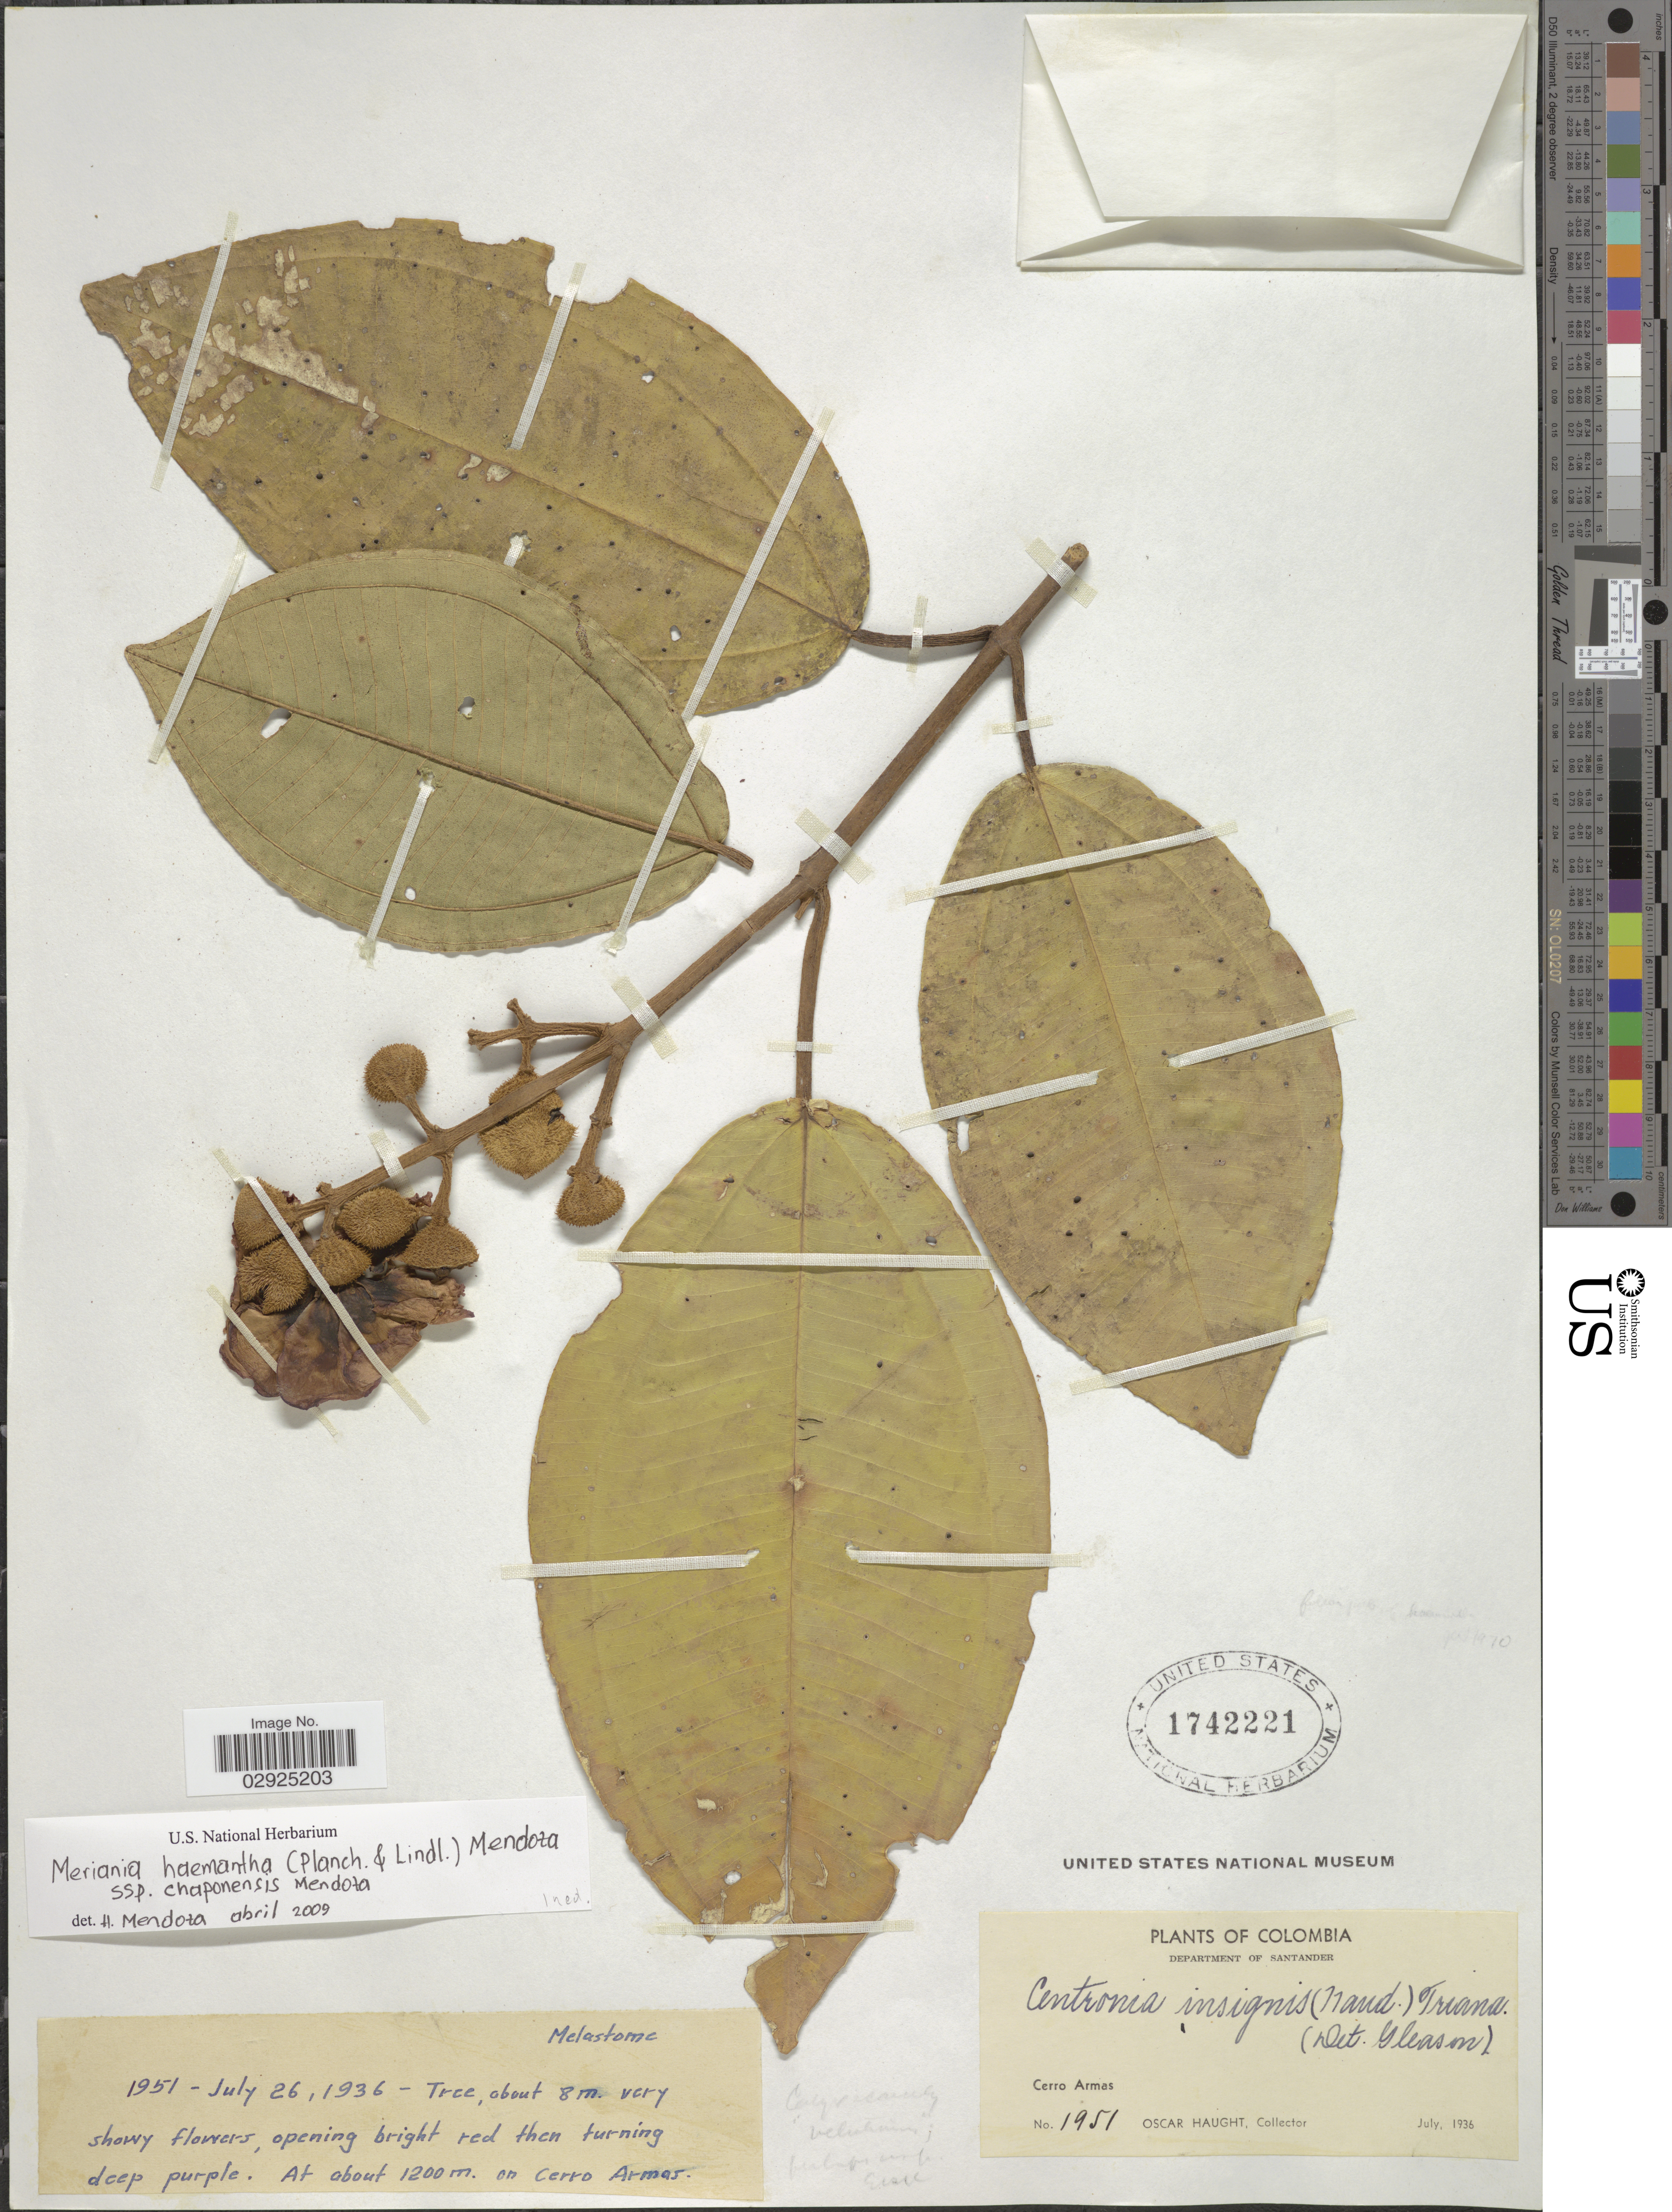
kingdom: Plantae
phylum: Tracheophyta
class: Magnoliopsida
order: Myrtales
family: Melastomataceae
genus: Meriania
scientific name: Meriania haemantha subsp. chaponensis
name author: Humberto Mend. & Fern. Alonso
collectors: O. L. Haught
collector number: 1951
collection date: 1936-07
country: Colombia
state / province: Santander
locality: Department of Santander. Cerro Armas.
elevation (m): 1200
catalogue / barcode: US 1742221